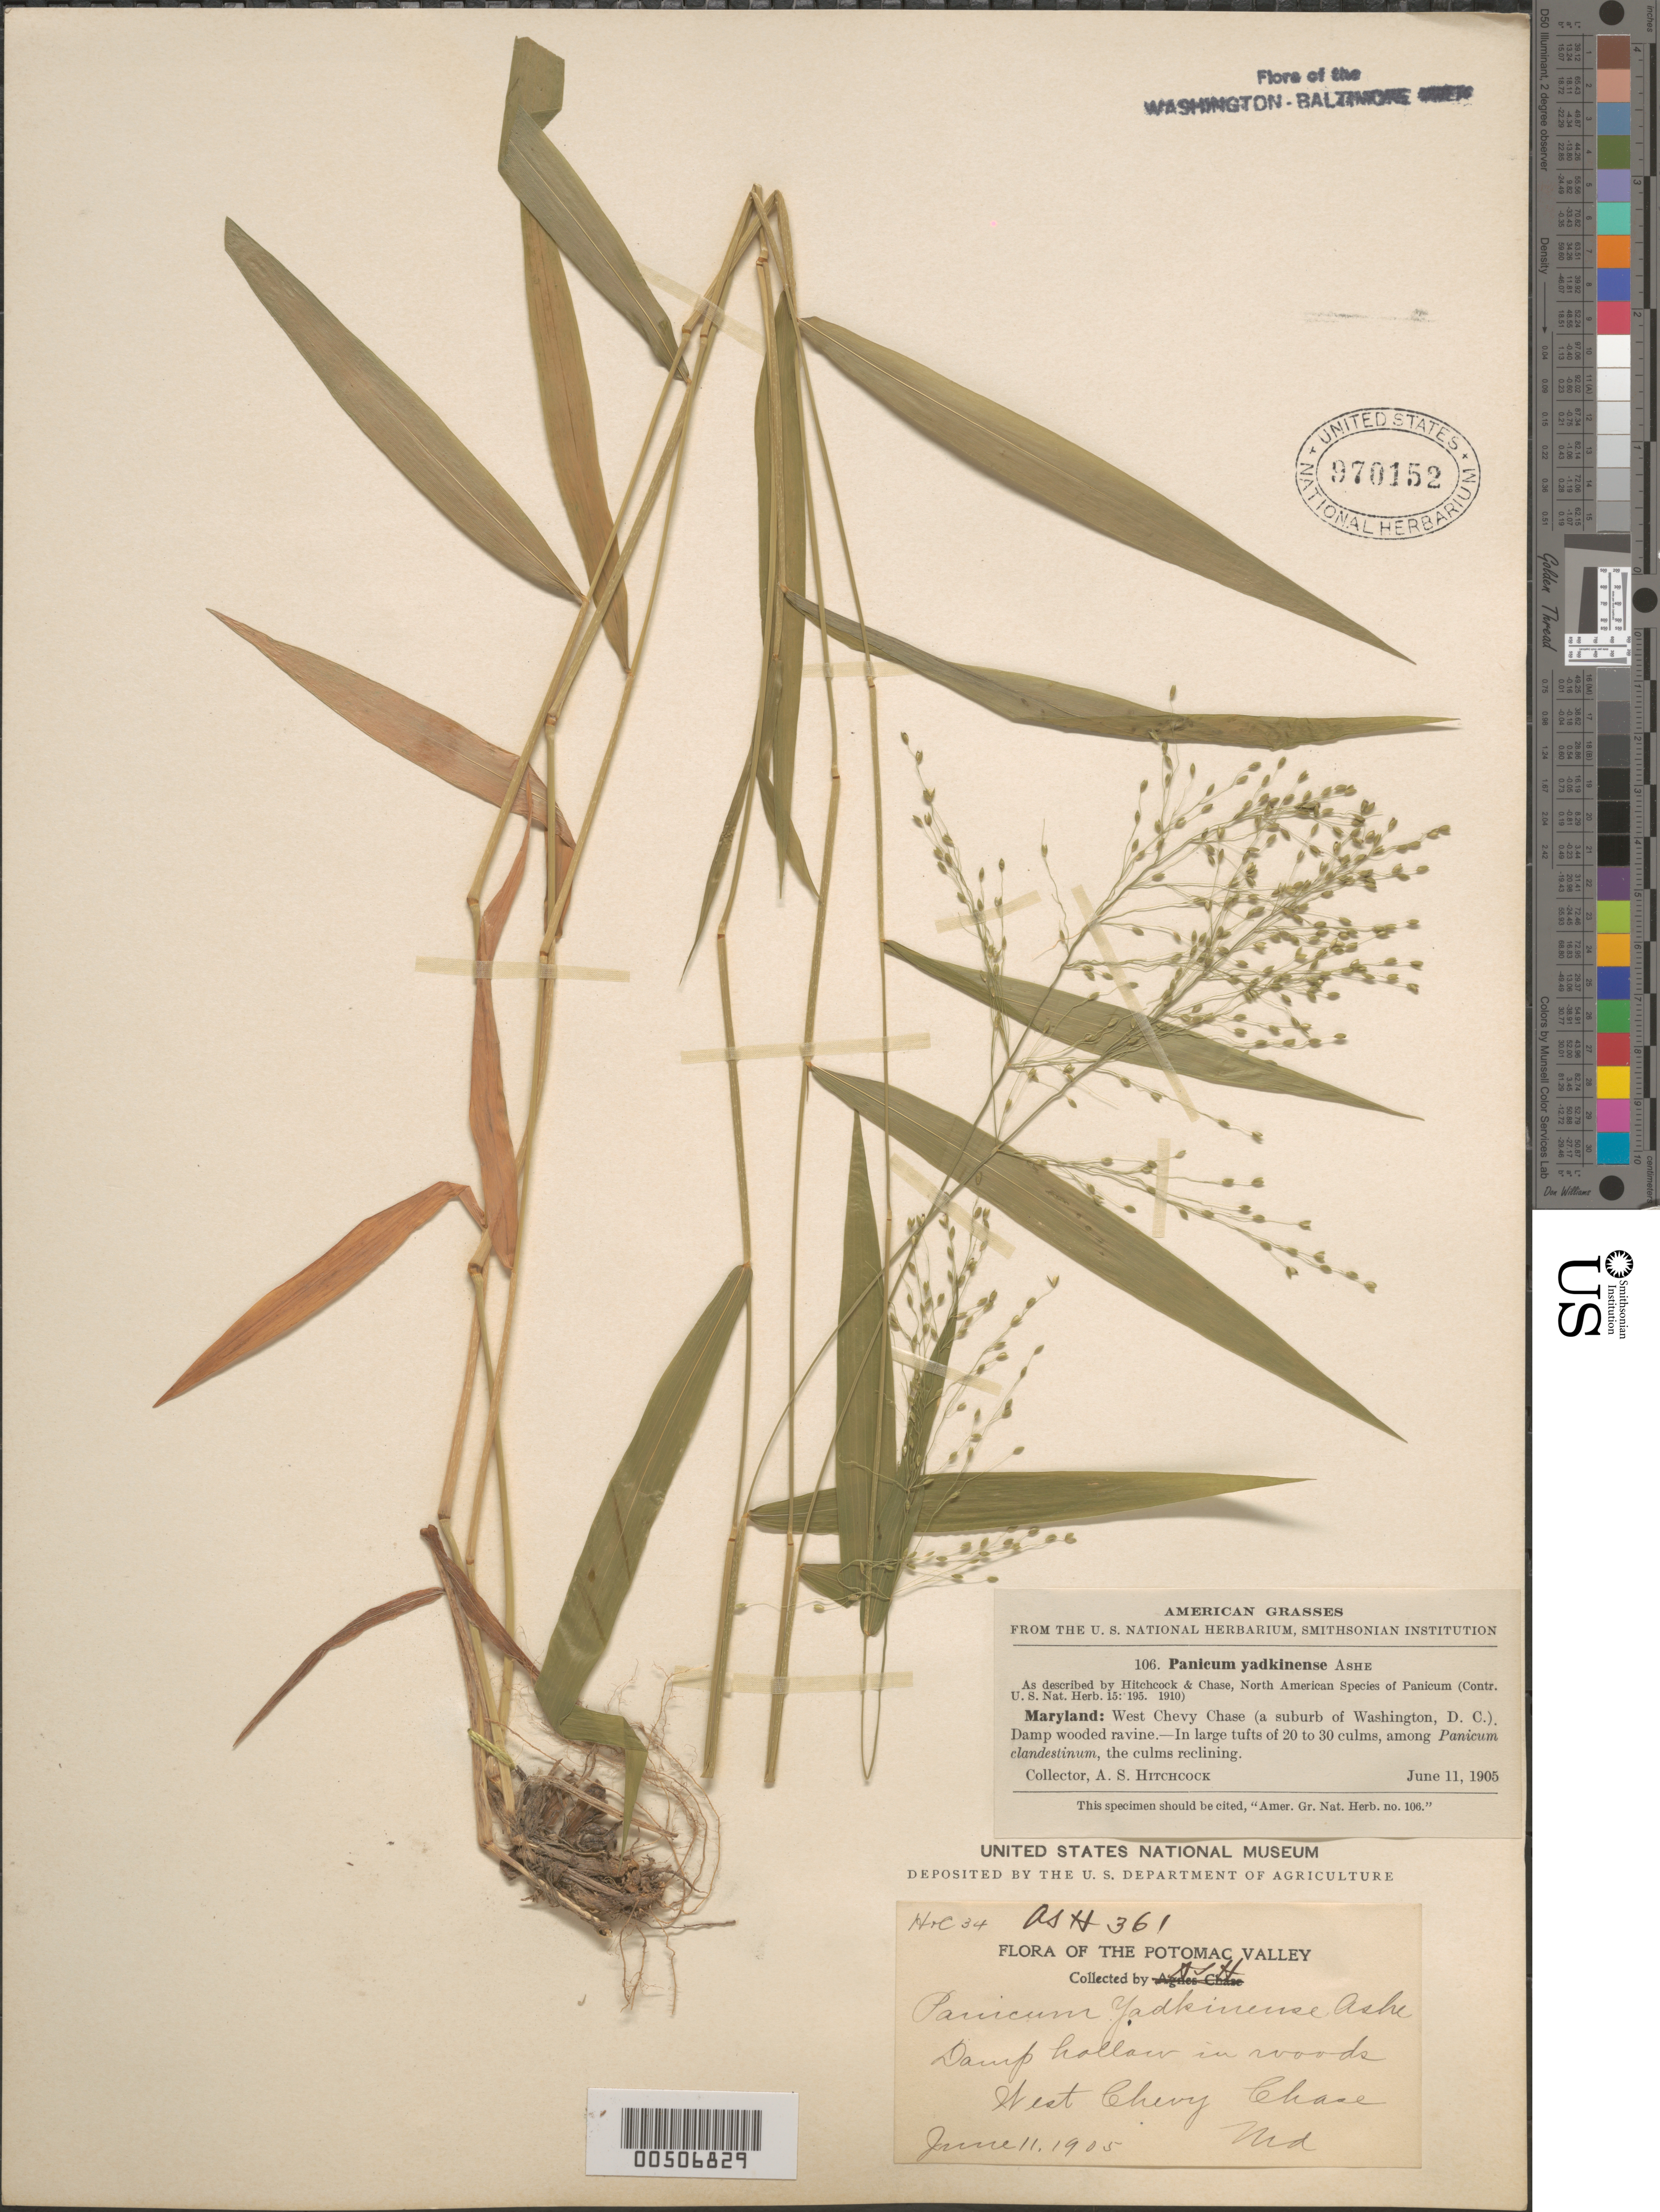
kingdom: Plantae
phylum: Tracheophyta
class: Liliopsida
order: Poales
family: Poaceae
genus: Dichanthelium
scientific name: Dichanthelium dichotomum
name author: (L.) Gould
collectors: A. S. Hitchcock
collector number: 361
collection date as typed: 11 Jun 1905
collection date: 1905-06-11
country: United States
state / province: Maryland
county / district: Montgomery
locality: West Chevy Chase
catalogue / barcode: US 970152